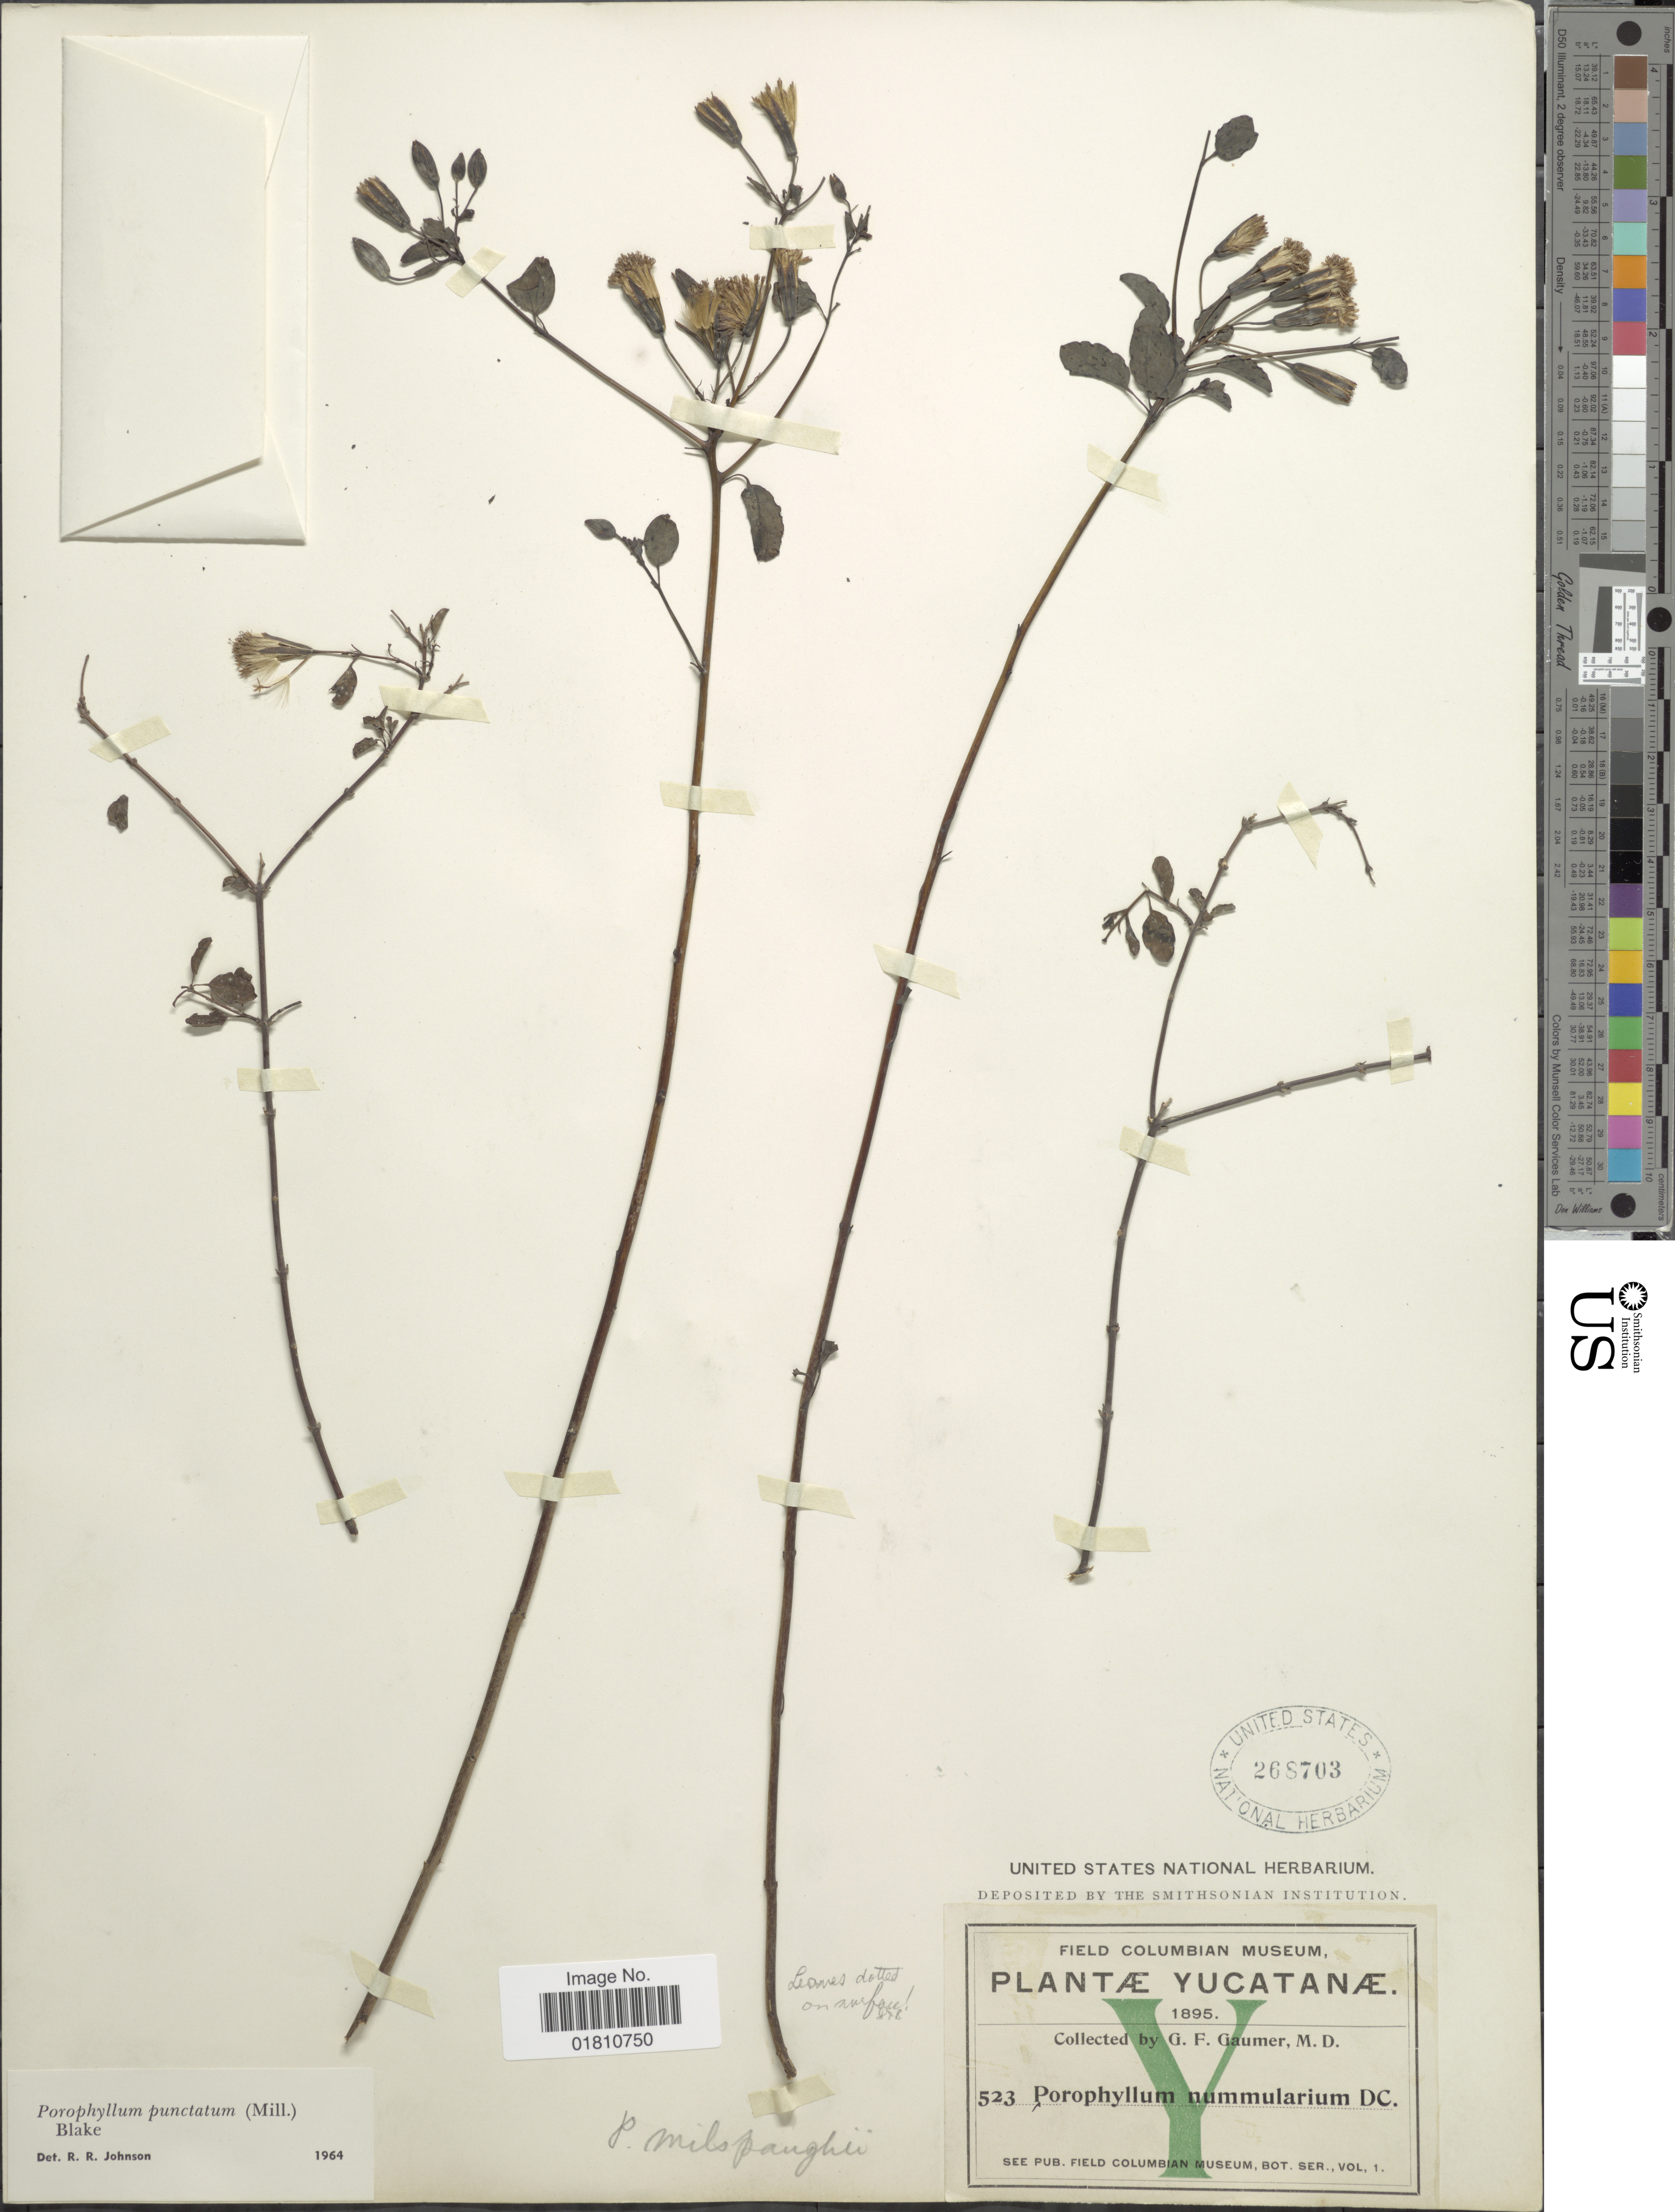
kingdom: Plantae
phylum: Tracheophyta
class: Magnoliopsida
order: Asterales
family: Asteraceae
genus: Porophyllum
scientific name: Porophyllum punctatum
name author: (Mill.) S.F. Blake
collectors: G. F. Gaumer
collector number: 523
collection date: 1895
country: Mexico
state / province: Yucatán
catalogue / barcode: US 268703